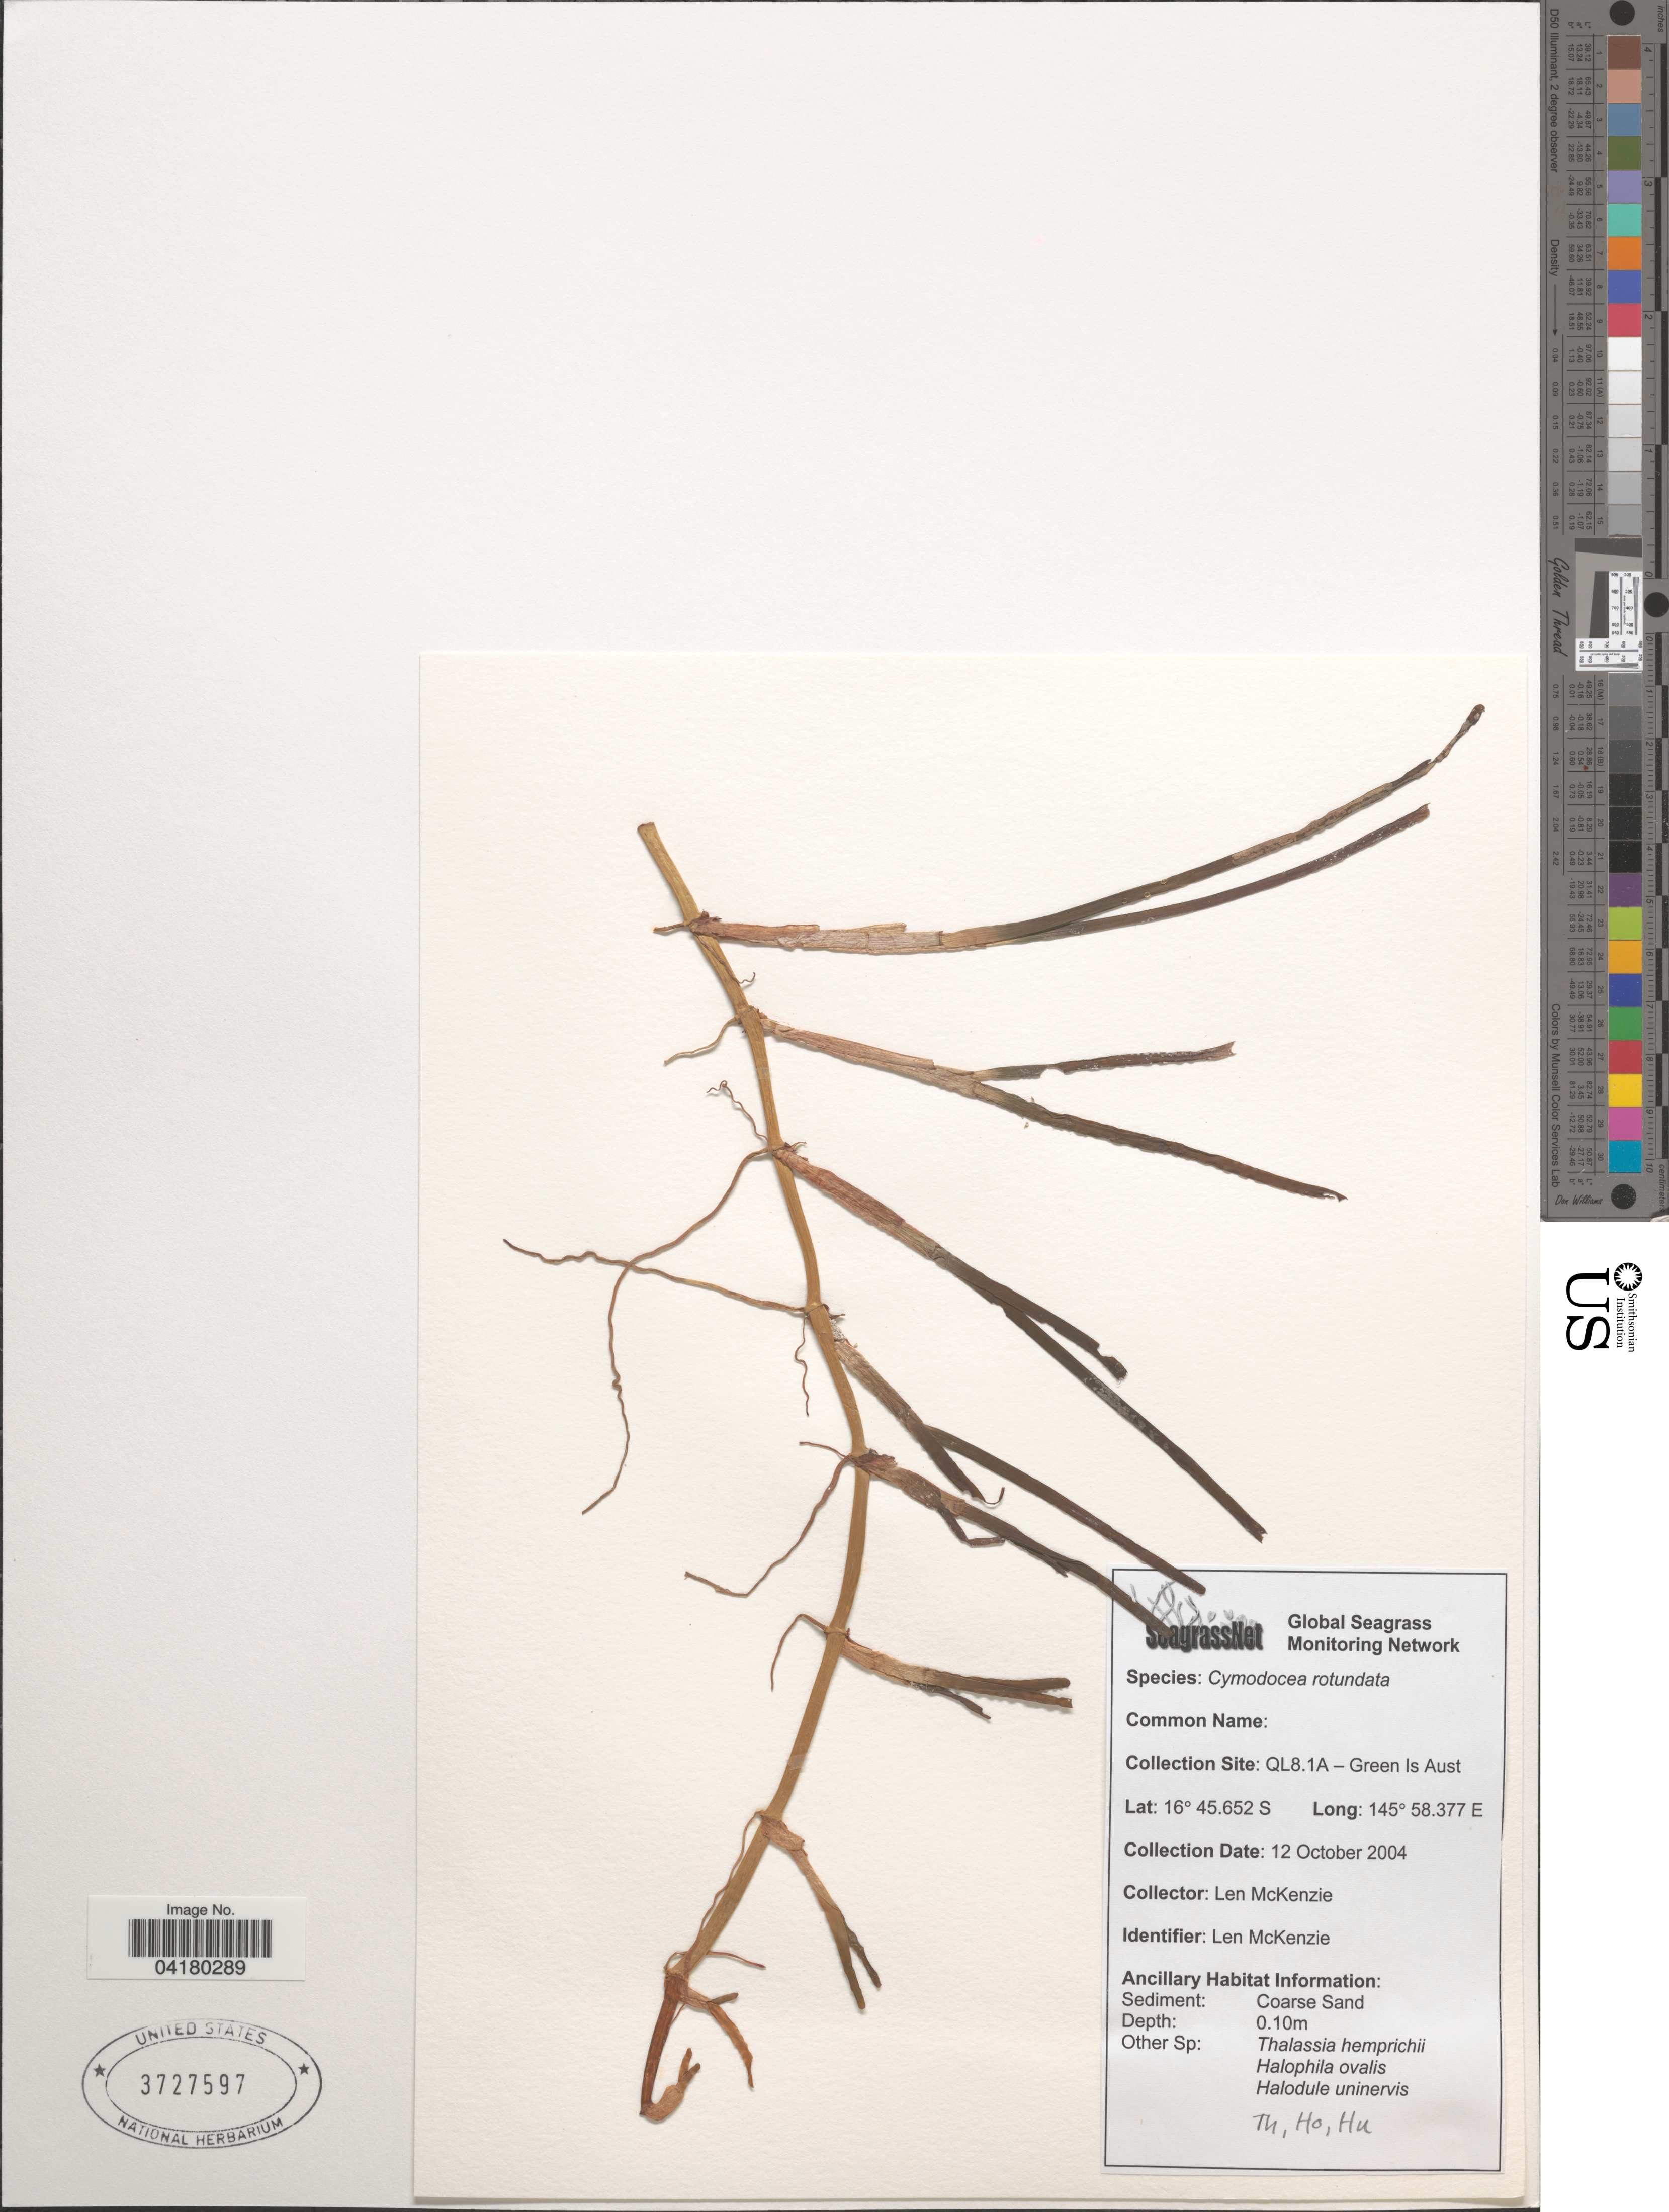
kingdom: Plantae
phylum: Tracheophyta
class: Liliopsida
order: Alismatales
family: Cymodoceaceae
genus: Cymodocea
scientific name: Cymodocea rotundata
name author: Asch. & Schweinf.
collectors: L. McKenzie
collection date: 2004-10-12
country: Australia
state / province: Queensland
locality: QL8.1A - Green Is.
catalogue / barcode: US 3727597